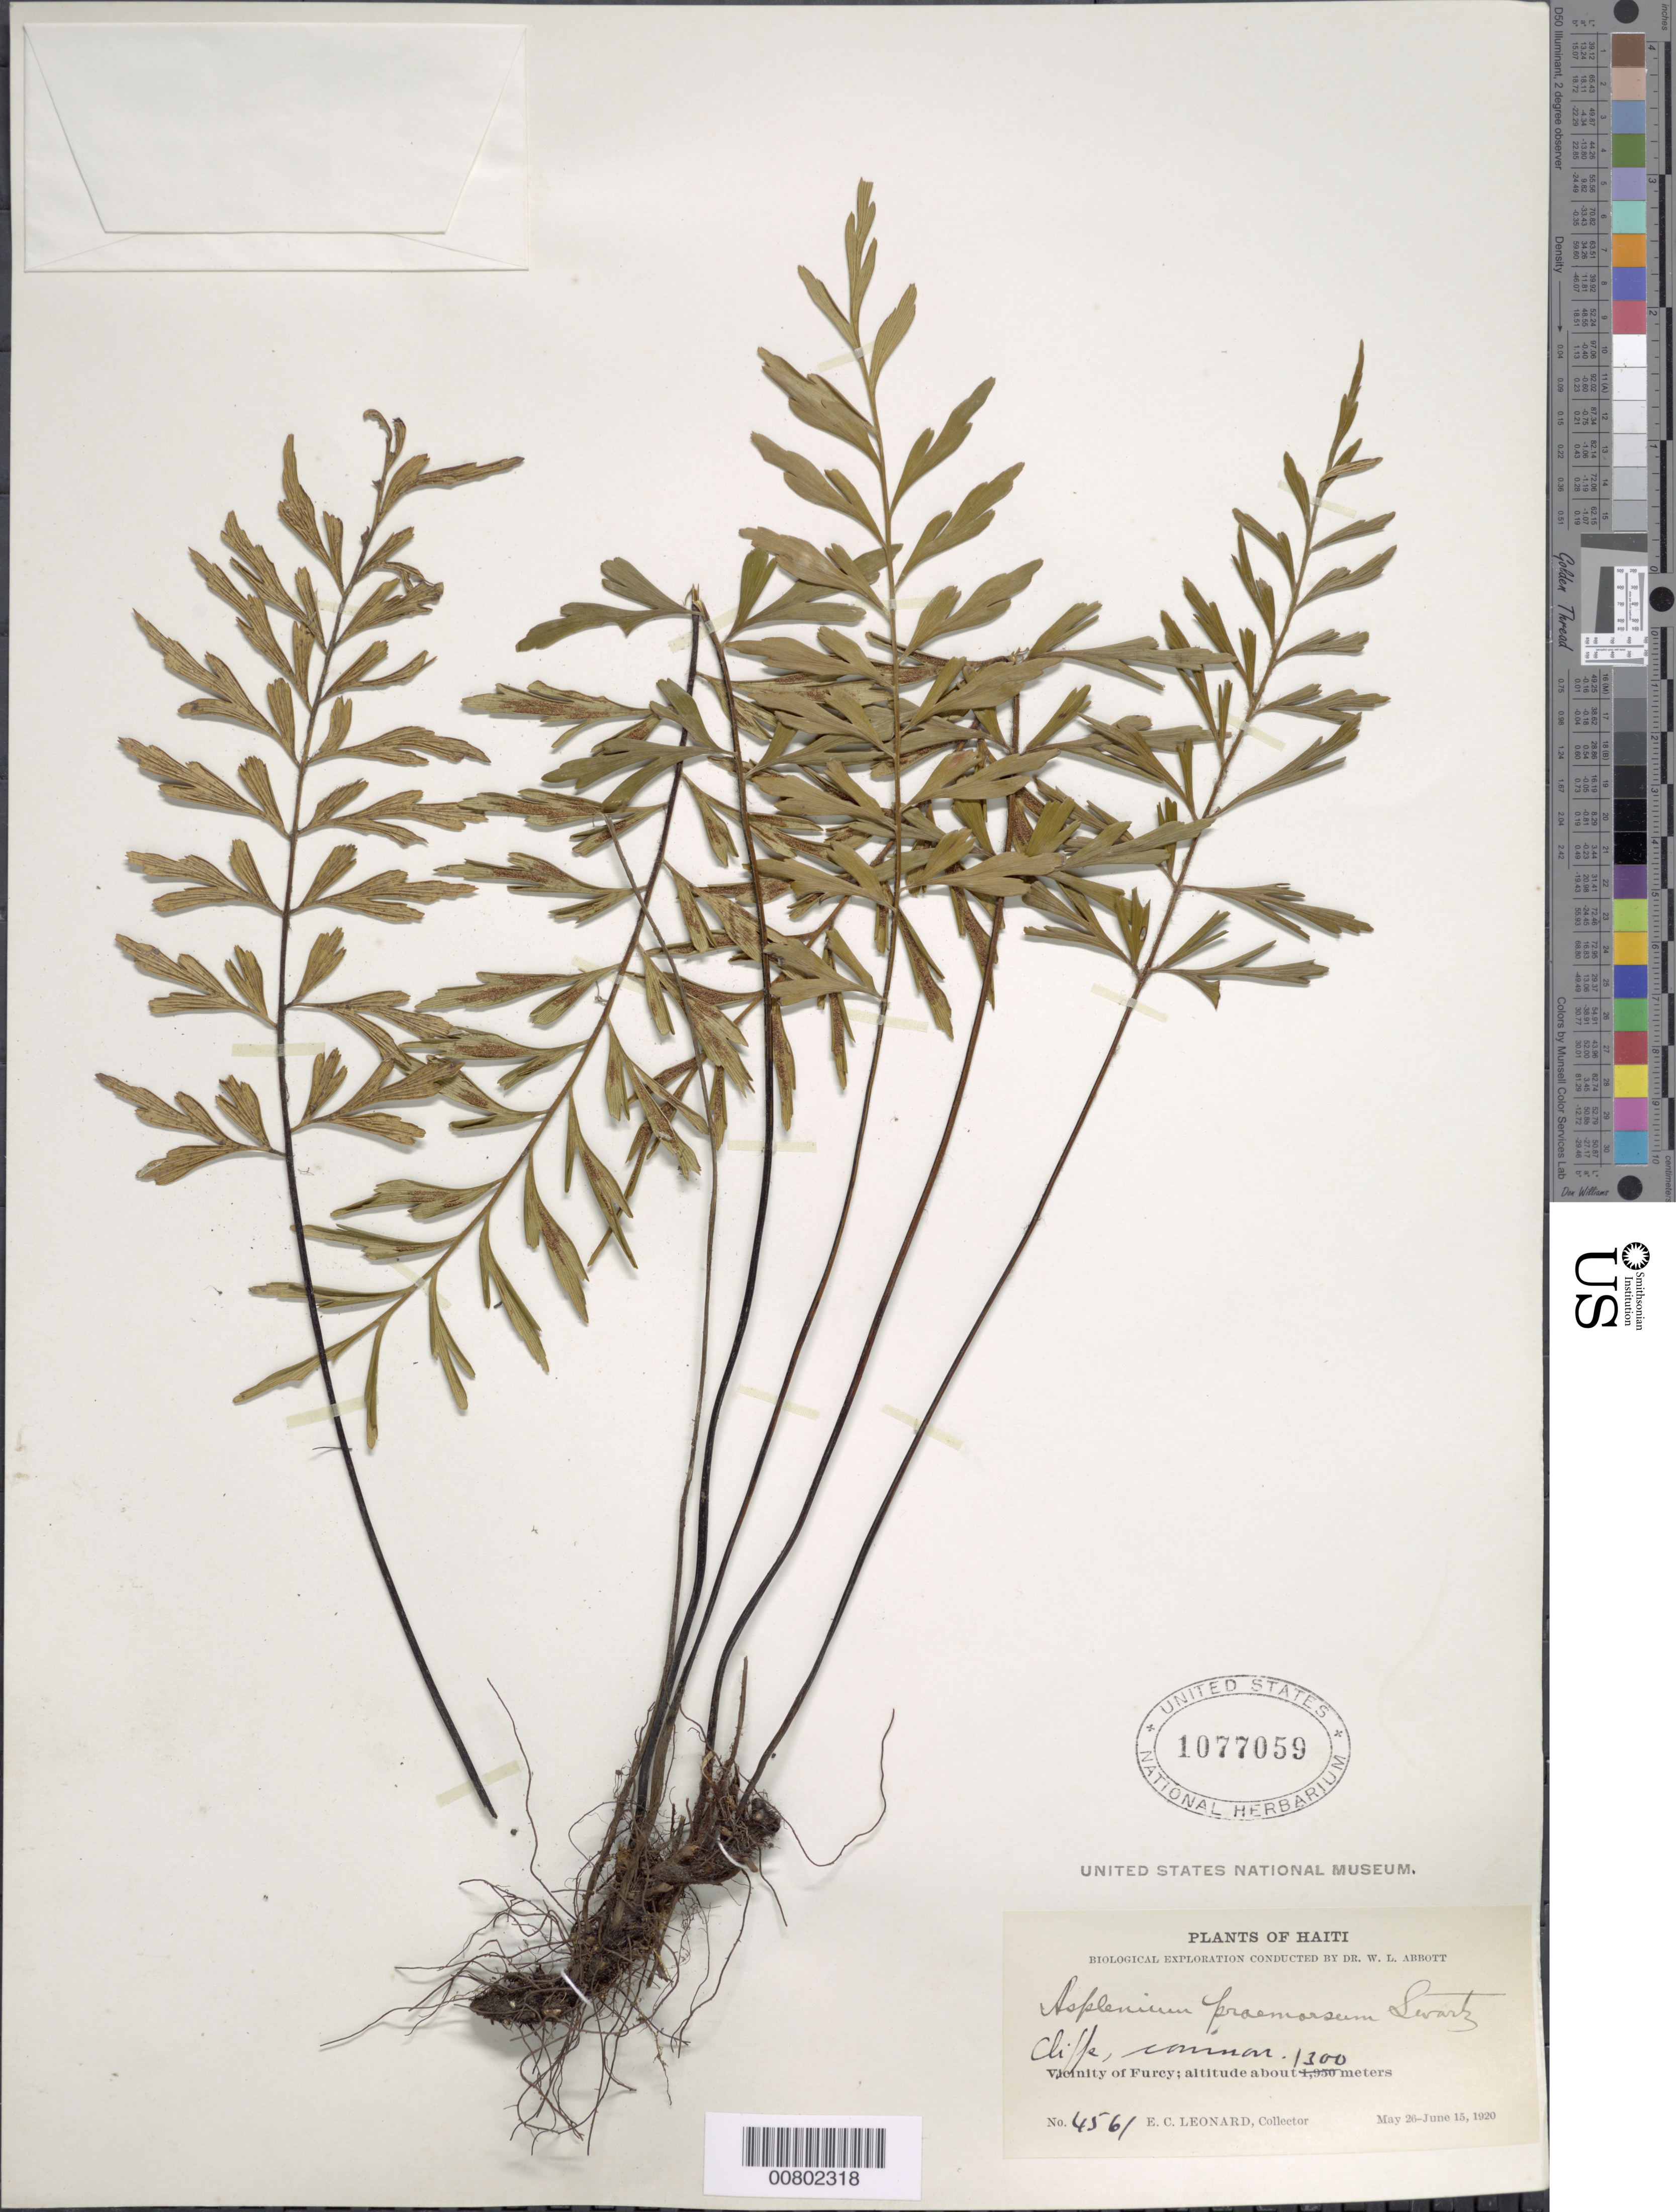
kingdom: Plantae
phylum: Tracheophyta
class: Polypodiopsida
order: Polypodiales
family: Aspleniaceae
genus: Asplenium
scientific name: Asplenium praemorsum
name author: Sw.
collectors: E. C. Leonard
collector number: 4561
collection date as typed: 26 May 1920 to 15 Jun 1920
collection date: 1920-05-26/1920-06-15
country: Haiti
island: Hispaniola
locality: Furcy vicinity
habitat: Cliffs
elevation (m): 1300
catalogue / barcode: US 1077059